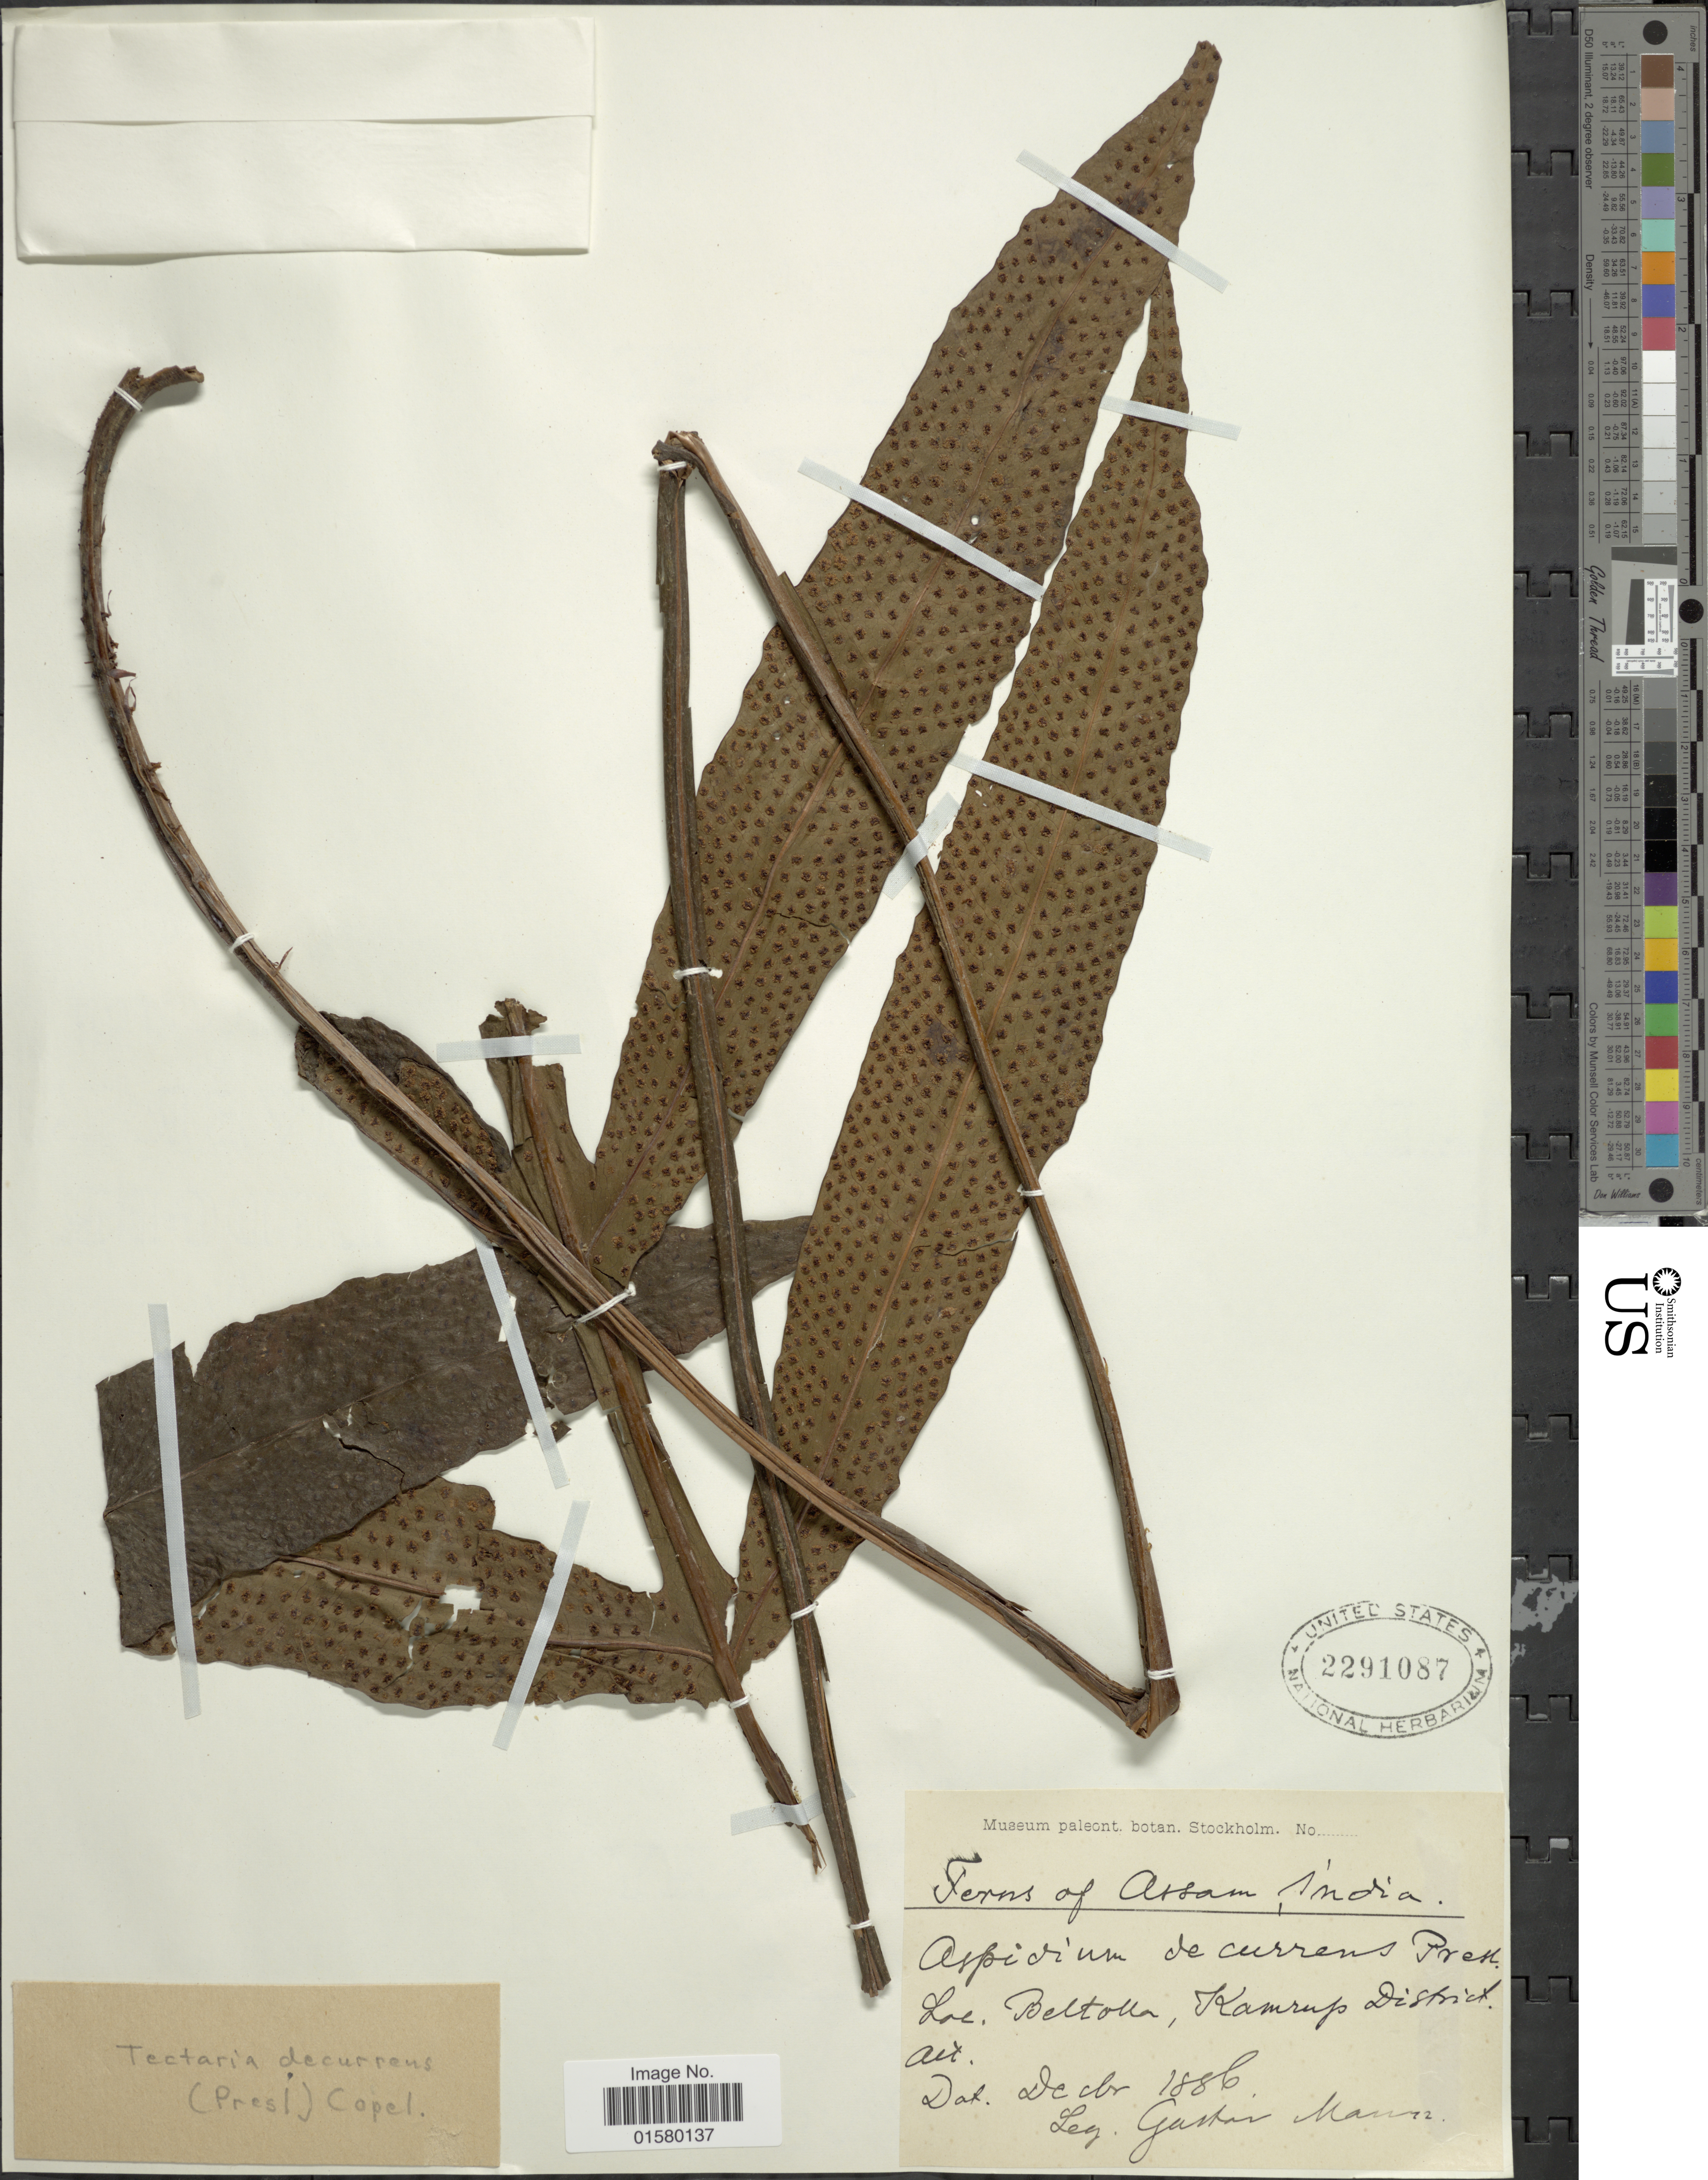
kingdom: Plantae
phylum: Tracheophyta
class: Polypodiopsida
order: Polypodiales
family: Tectariaceae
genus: Tectaria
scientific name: Tectaria decurrens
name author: (Presel.) Copel. in Elmer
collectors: G. Mann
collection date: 1886-12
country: India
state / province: Assam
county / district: Kamrup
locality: Beltola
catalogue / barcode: US 2291087